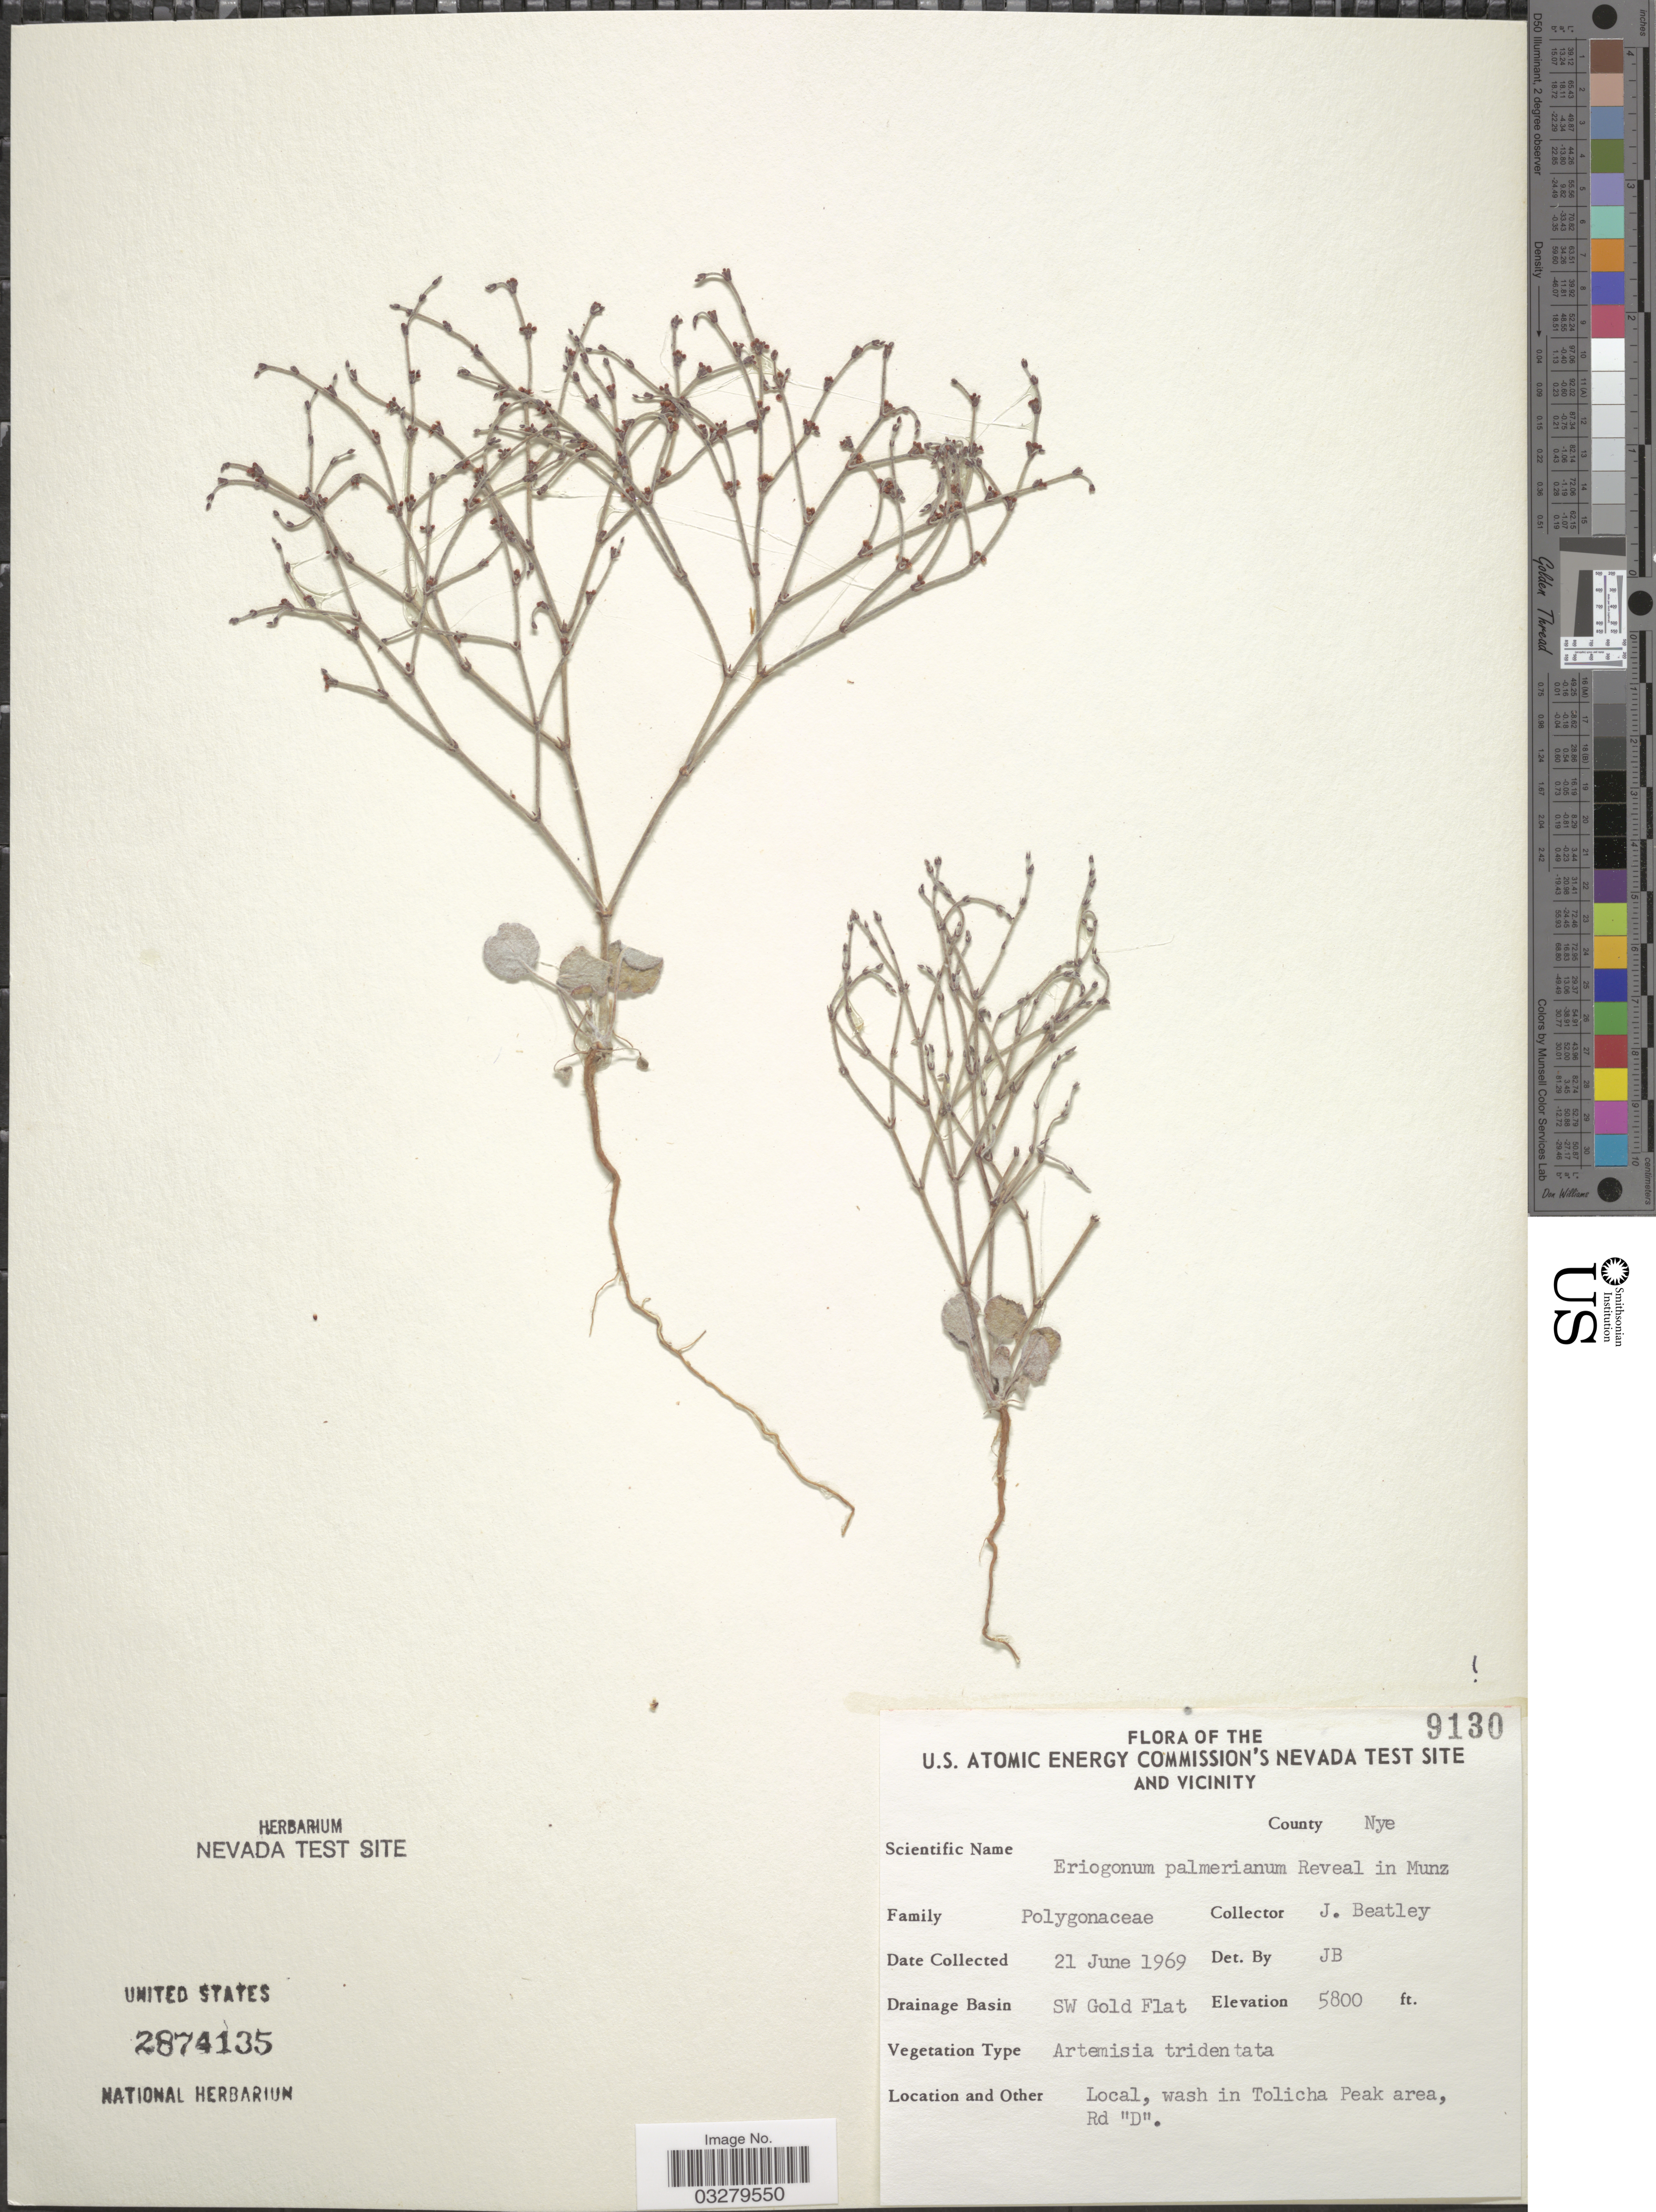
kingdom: Plantae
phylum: Tracheophyta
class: Magnoliopsida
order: Caryophyllales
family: Polygonaceae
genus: Eriogonum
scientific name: Eriogonum palmerianum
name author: Reveal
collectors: J. C. Beatley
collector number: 9130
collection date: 1969-06-21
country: United States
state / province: Nevada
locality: U.S. Atomic Energy Commission's Nevada Test Site and Vicinity. County Nye. Drainage Basin SW Gold Flat. Wash in Tolicha Peak area, Rd "D".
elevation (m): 1768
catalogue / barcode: US 2874135